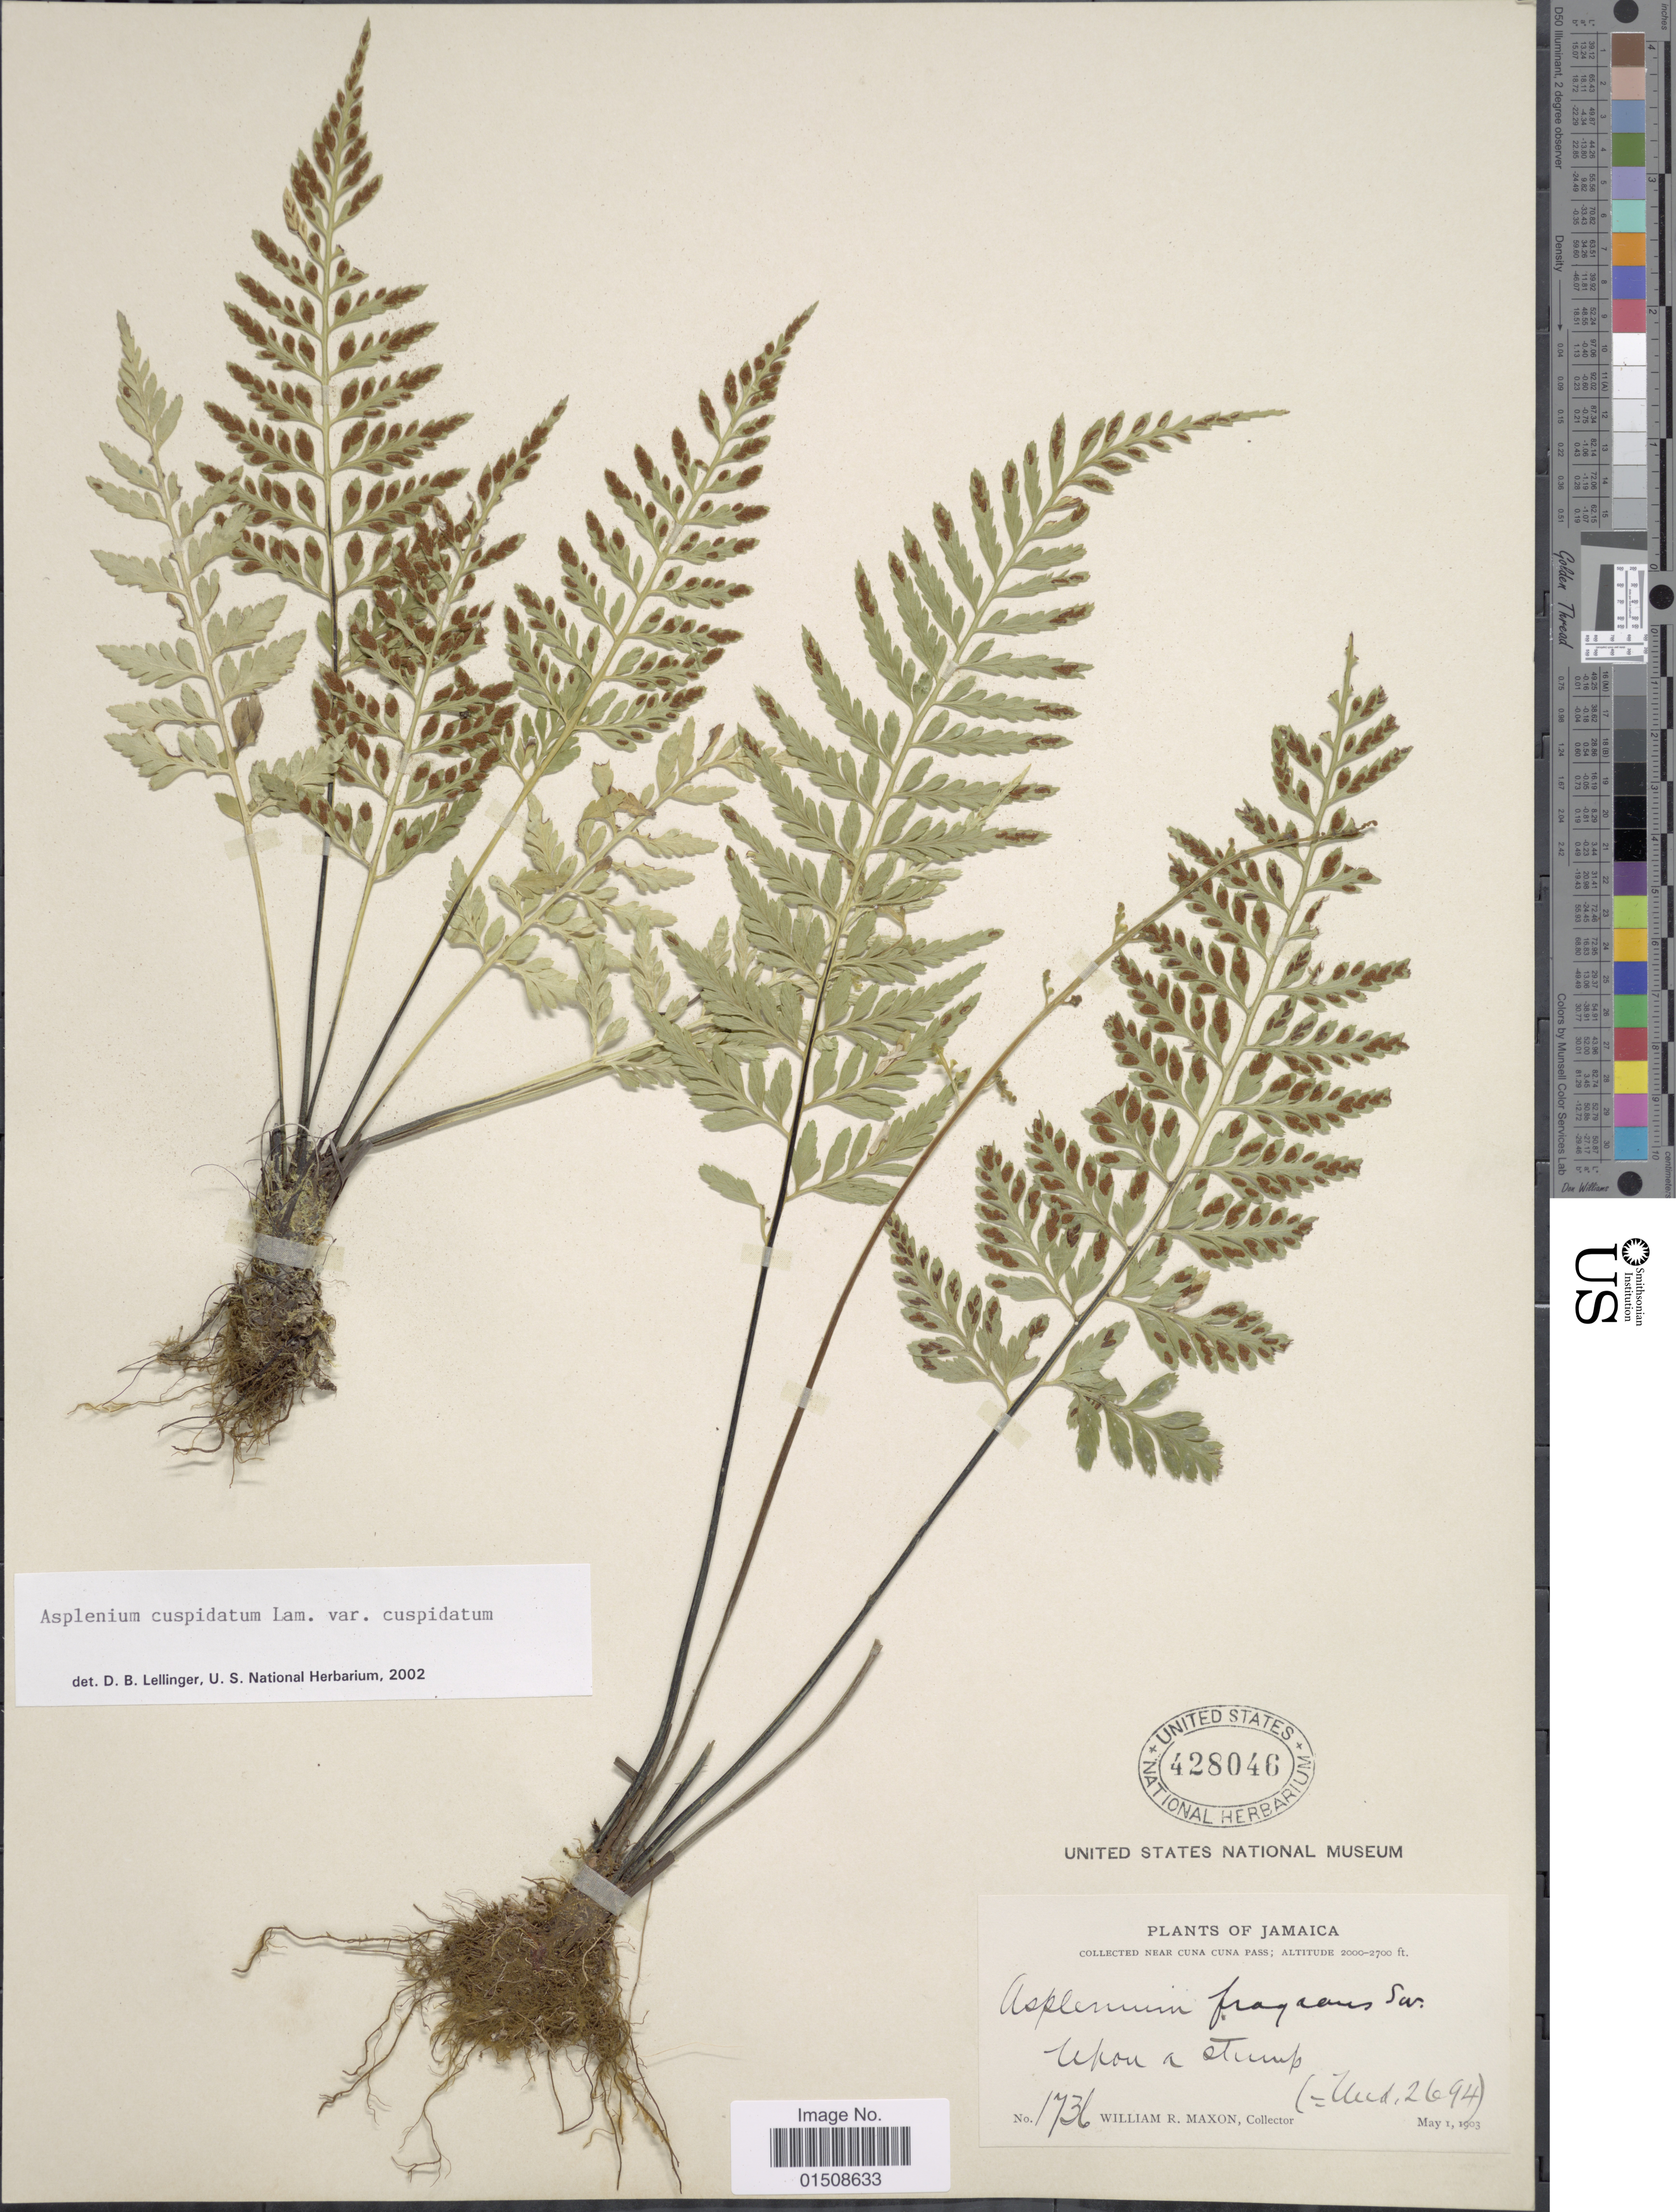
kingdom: Plantae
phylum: Tracheophyta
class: Polypodiopsida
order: Polypodiales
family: Aspleniaceae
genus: Asplenium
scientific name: Asplenium cuspidatum var. cuspidatum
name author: Lam.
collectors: W. R. Maxon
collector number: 1736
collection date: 1903-05-01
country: Jamaica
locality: Near Cuna Cuna Pass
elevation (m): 610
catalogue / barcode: US 428046